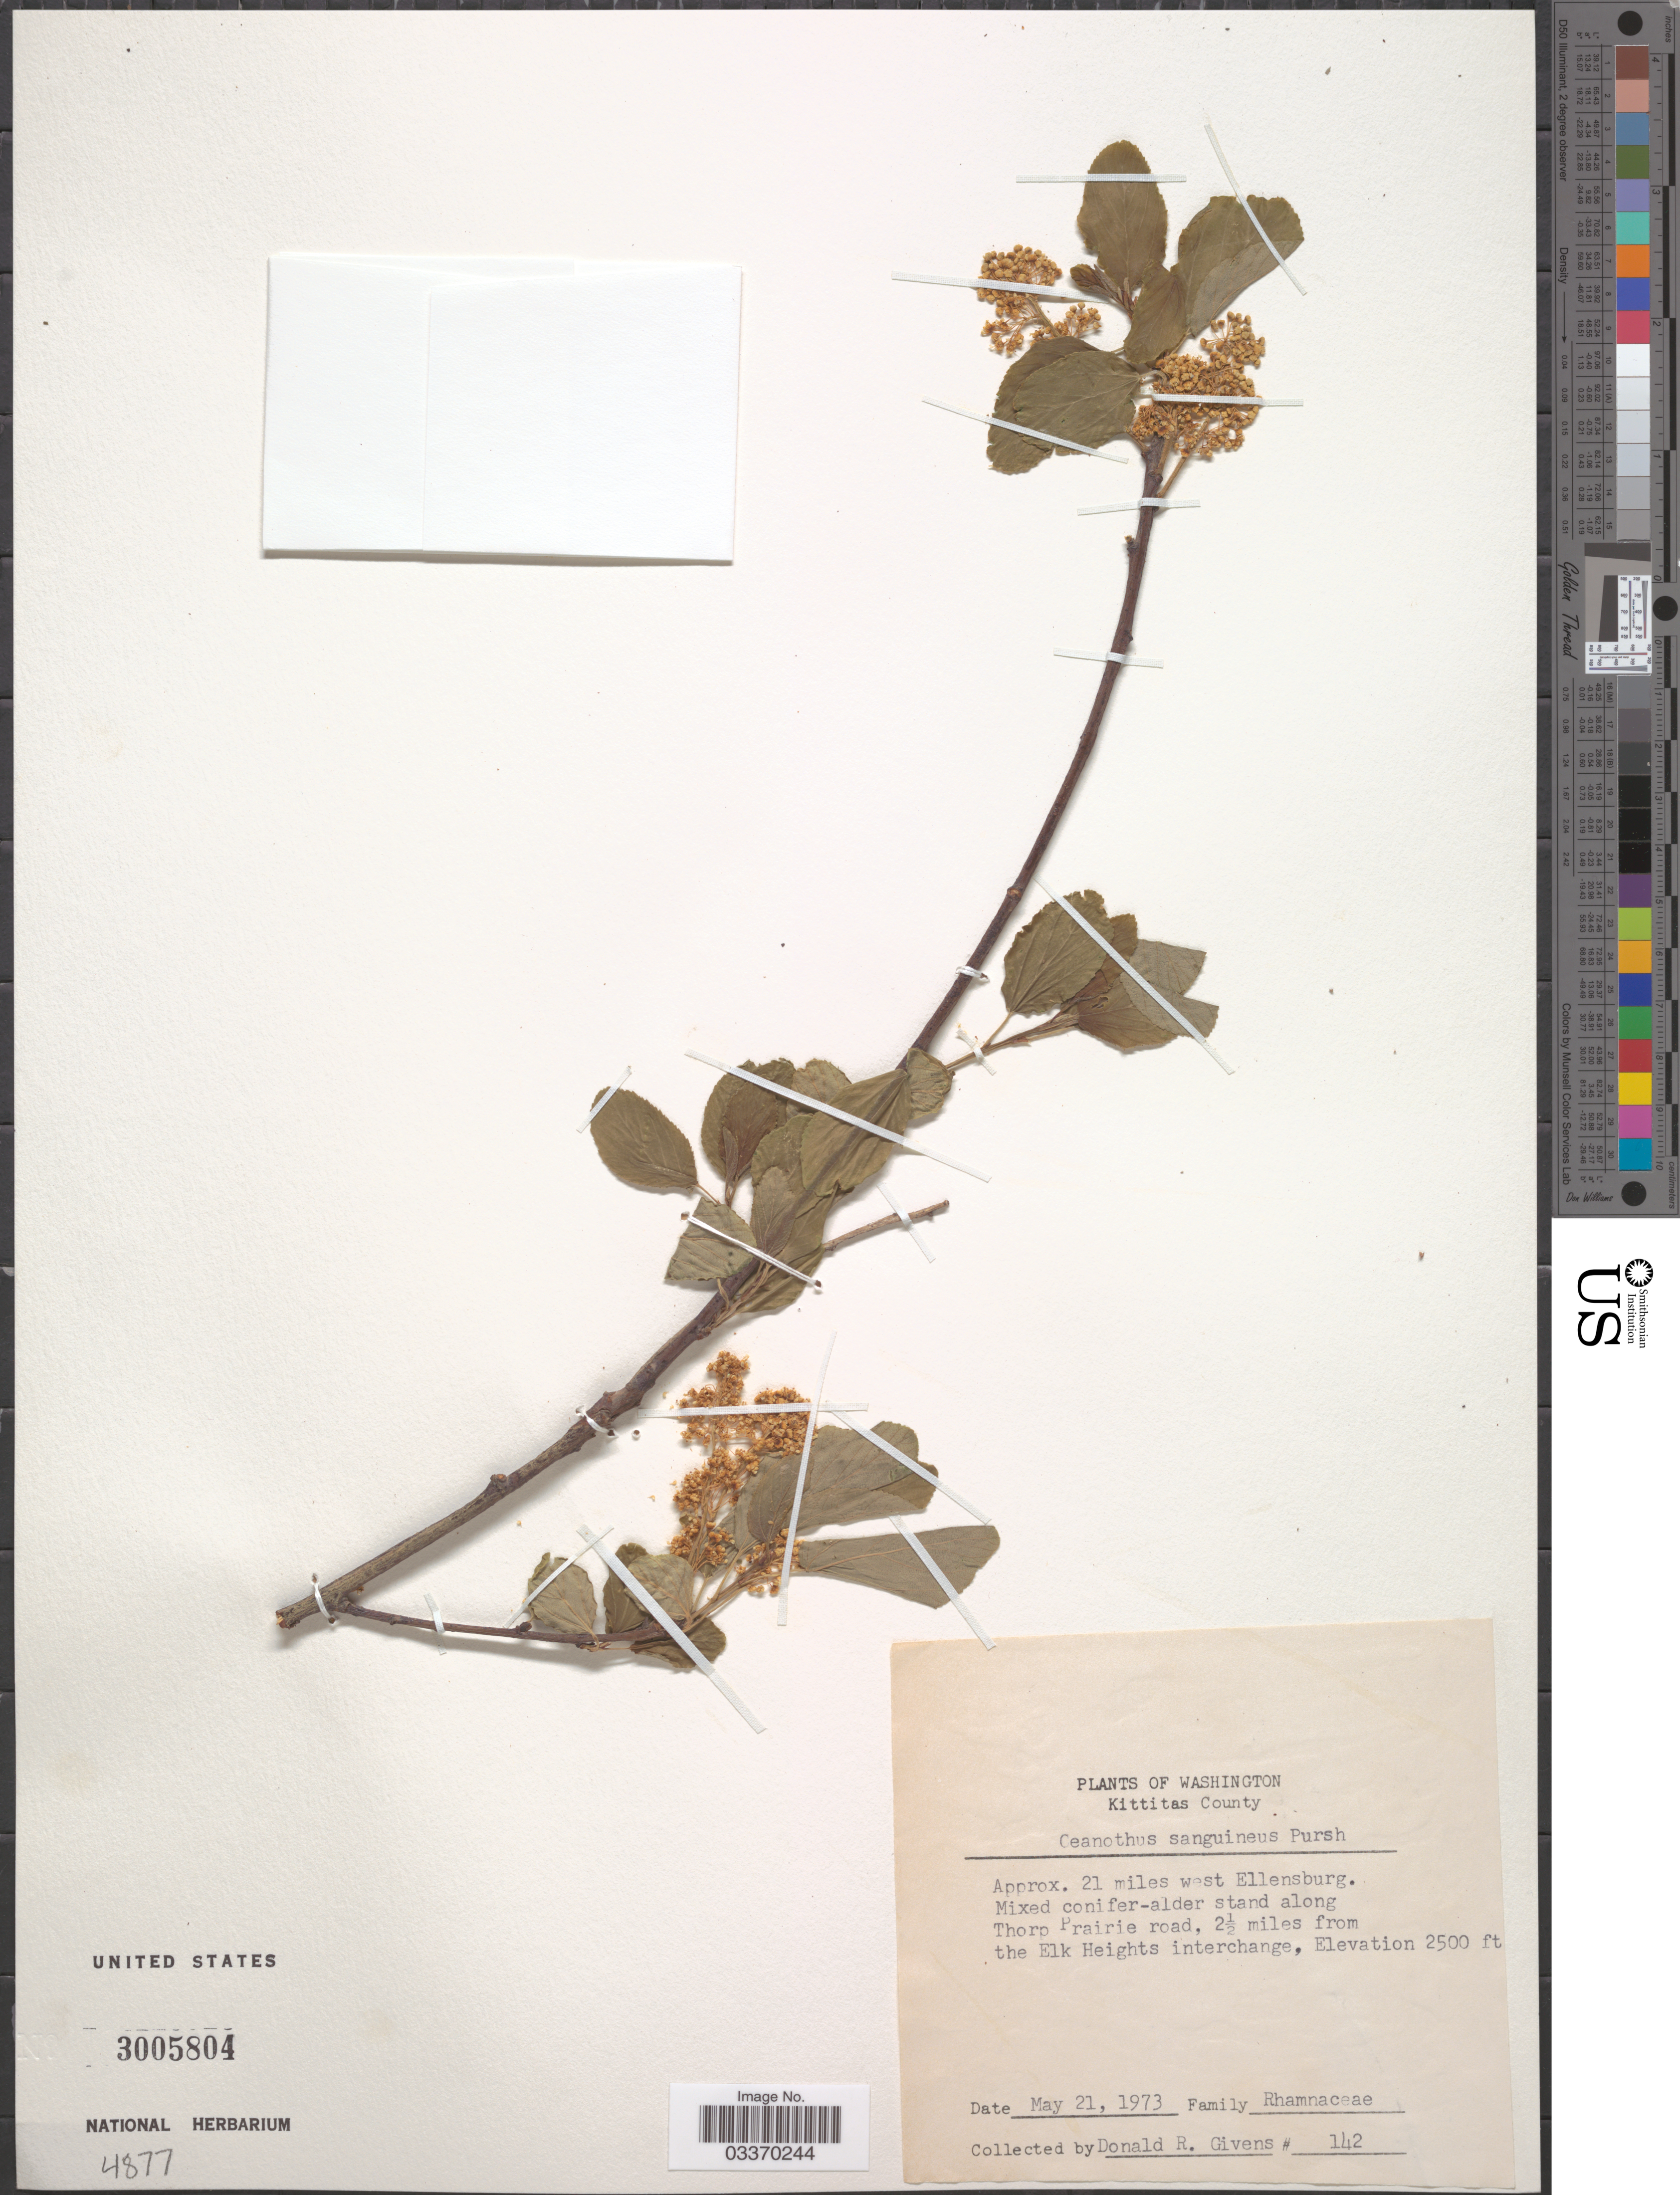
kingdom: Plantae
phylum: Tracheophyta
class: Magnoliopsida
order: Rosales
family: Rhamnaceae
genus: Ceanothus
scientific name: Ceanothus sanguineus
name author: Pursh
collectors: D. Givens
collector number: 142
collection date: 1973-05-21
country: United States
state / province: Washington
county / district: Kittitas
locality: Kittitas County, Approx. 21 miles west Ellensburg. Mixed conifer-alder stand along Thorp Prairie road, 2½ miles from the Elk Heights interchange.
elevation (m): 762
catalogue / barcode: US 3005804